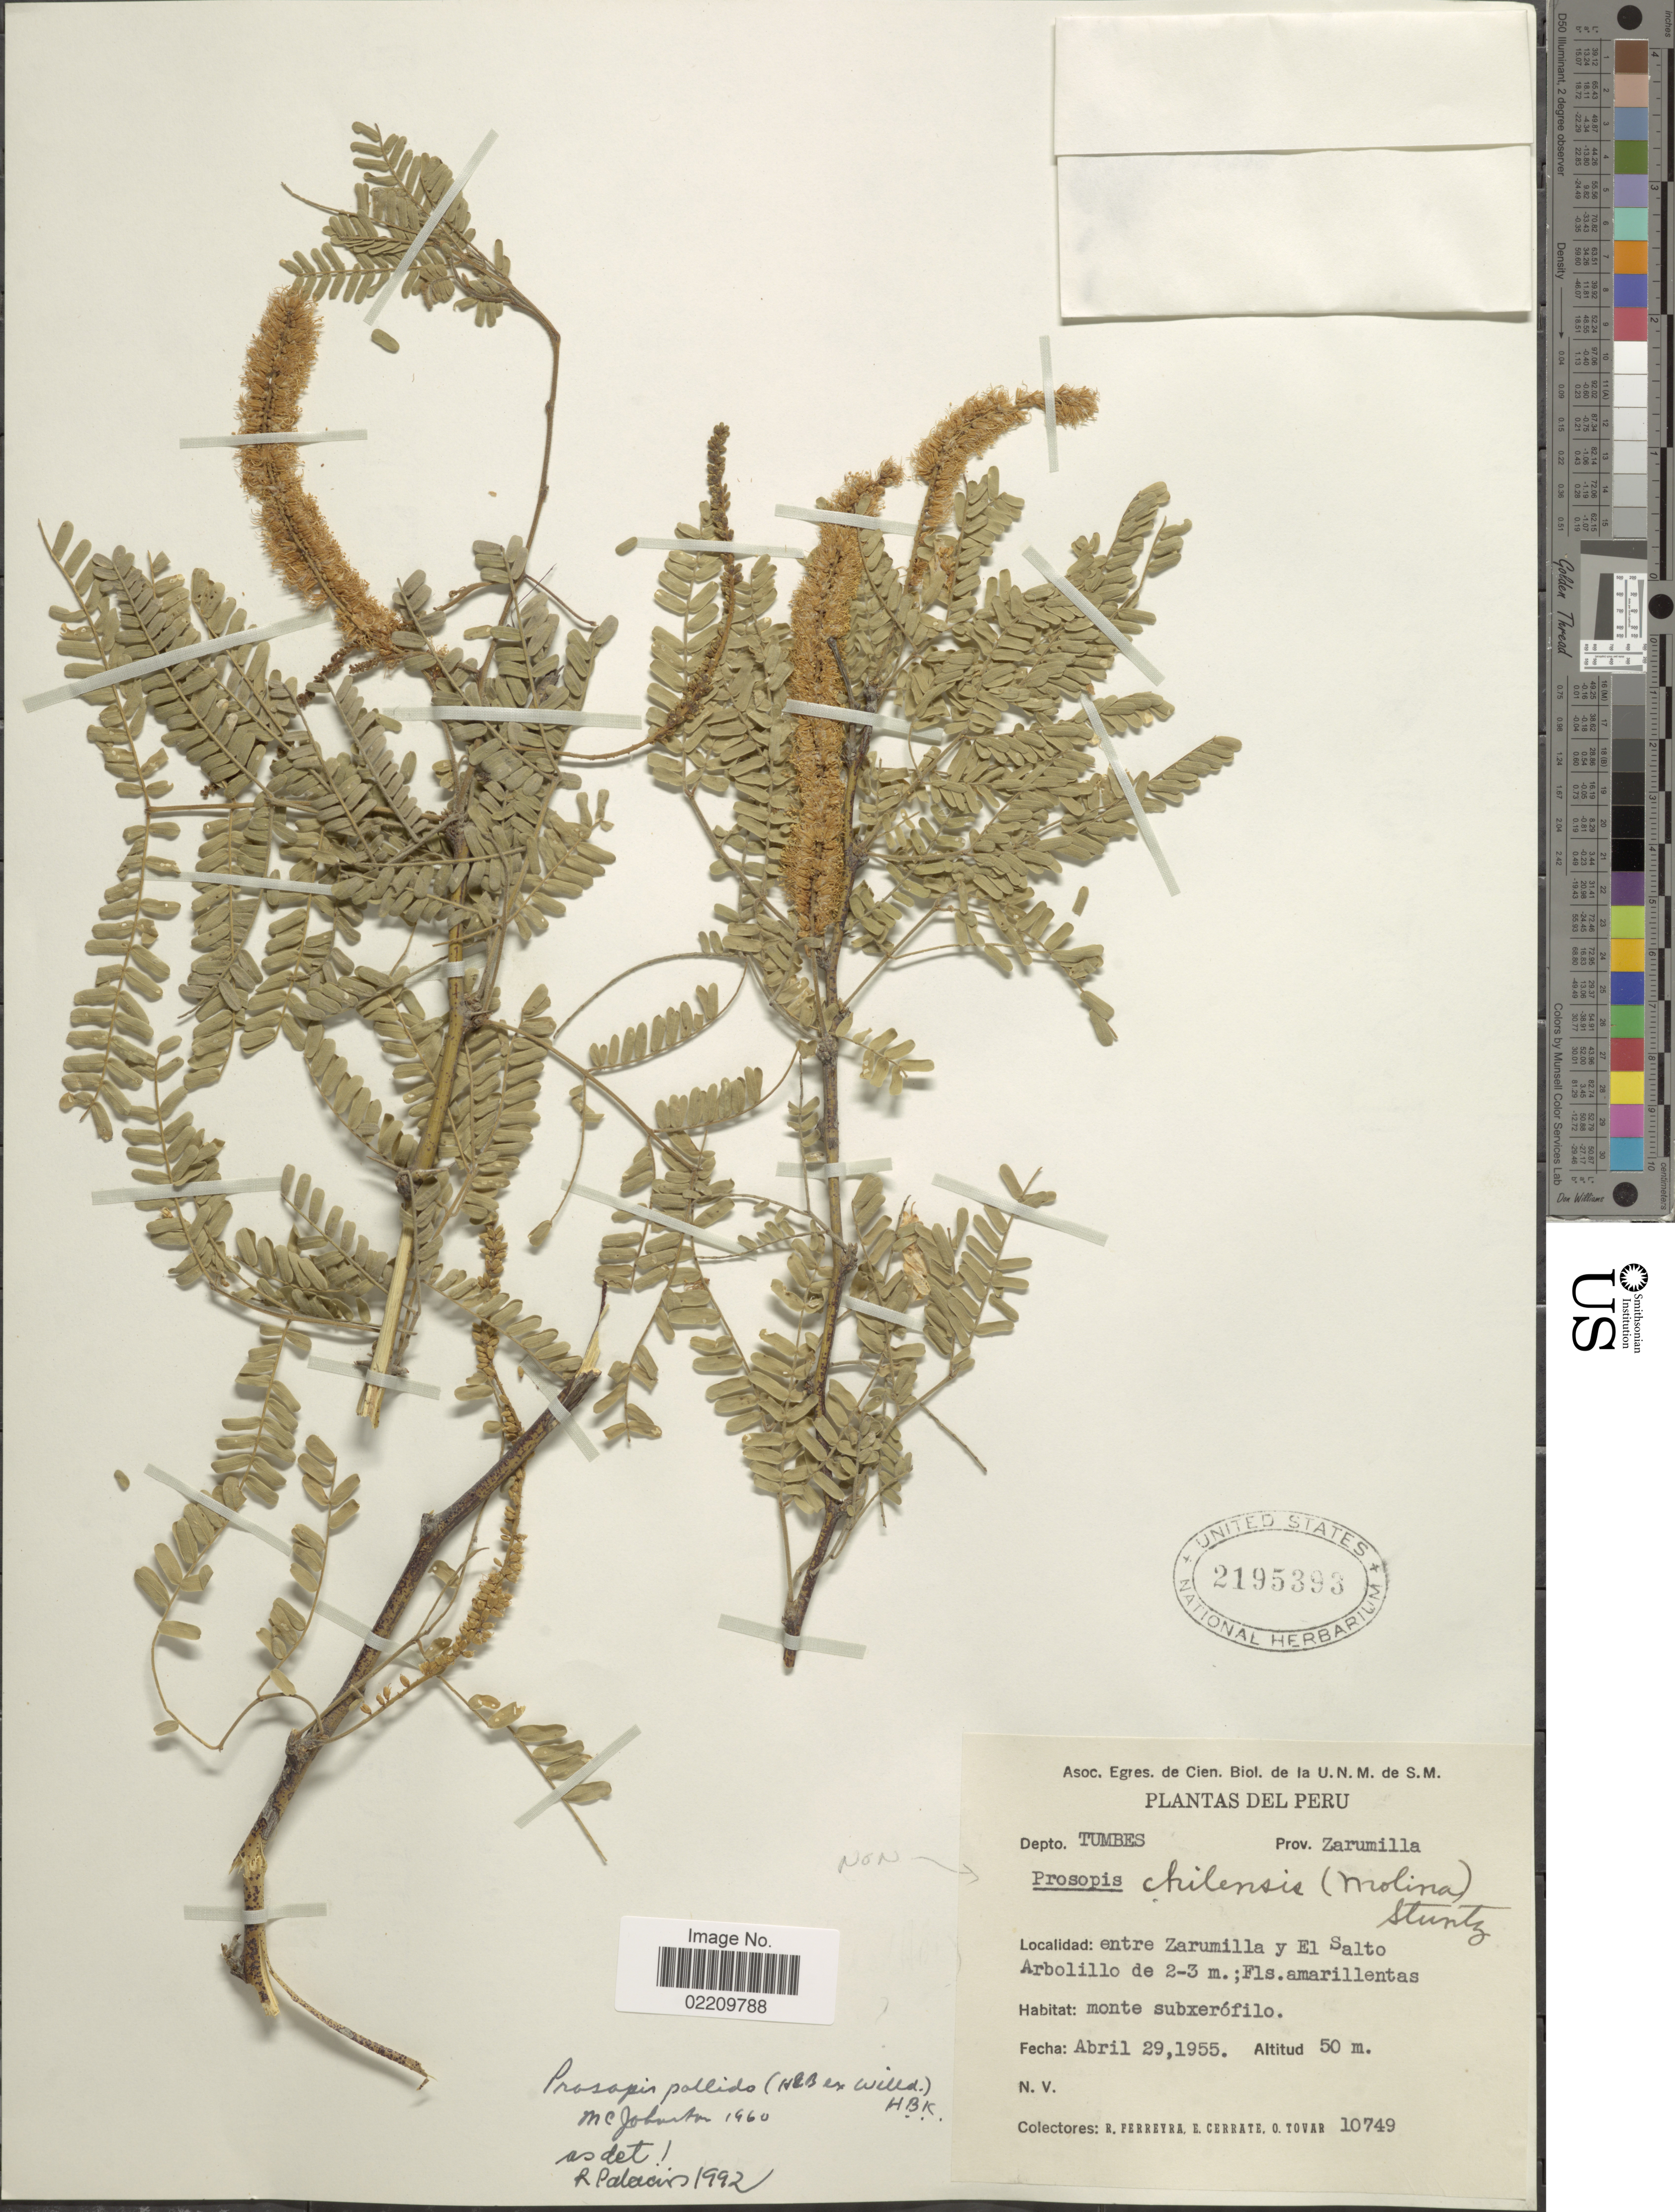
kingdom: Plantae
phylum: Tracheophyta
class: Magnoliopsida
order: Fabales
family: Fabaceae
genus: Neltuma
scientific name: Neltuma pallida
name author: (Humb. & Bonpl. ex Willd.) C. E. Hughes & G.P. Lewis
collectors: R. A. Ferreyra, E. Cerrate & Ó. Tovar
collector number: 10749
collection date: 1955-04-29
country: Peru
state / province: Tumbes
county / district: Zarumilla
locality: Depto. Tumbes. Prov. Zarumilla. Entre Zarumilla y El Salto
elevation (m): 50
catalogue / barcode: US 2195393